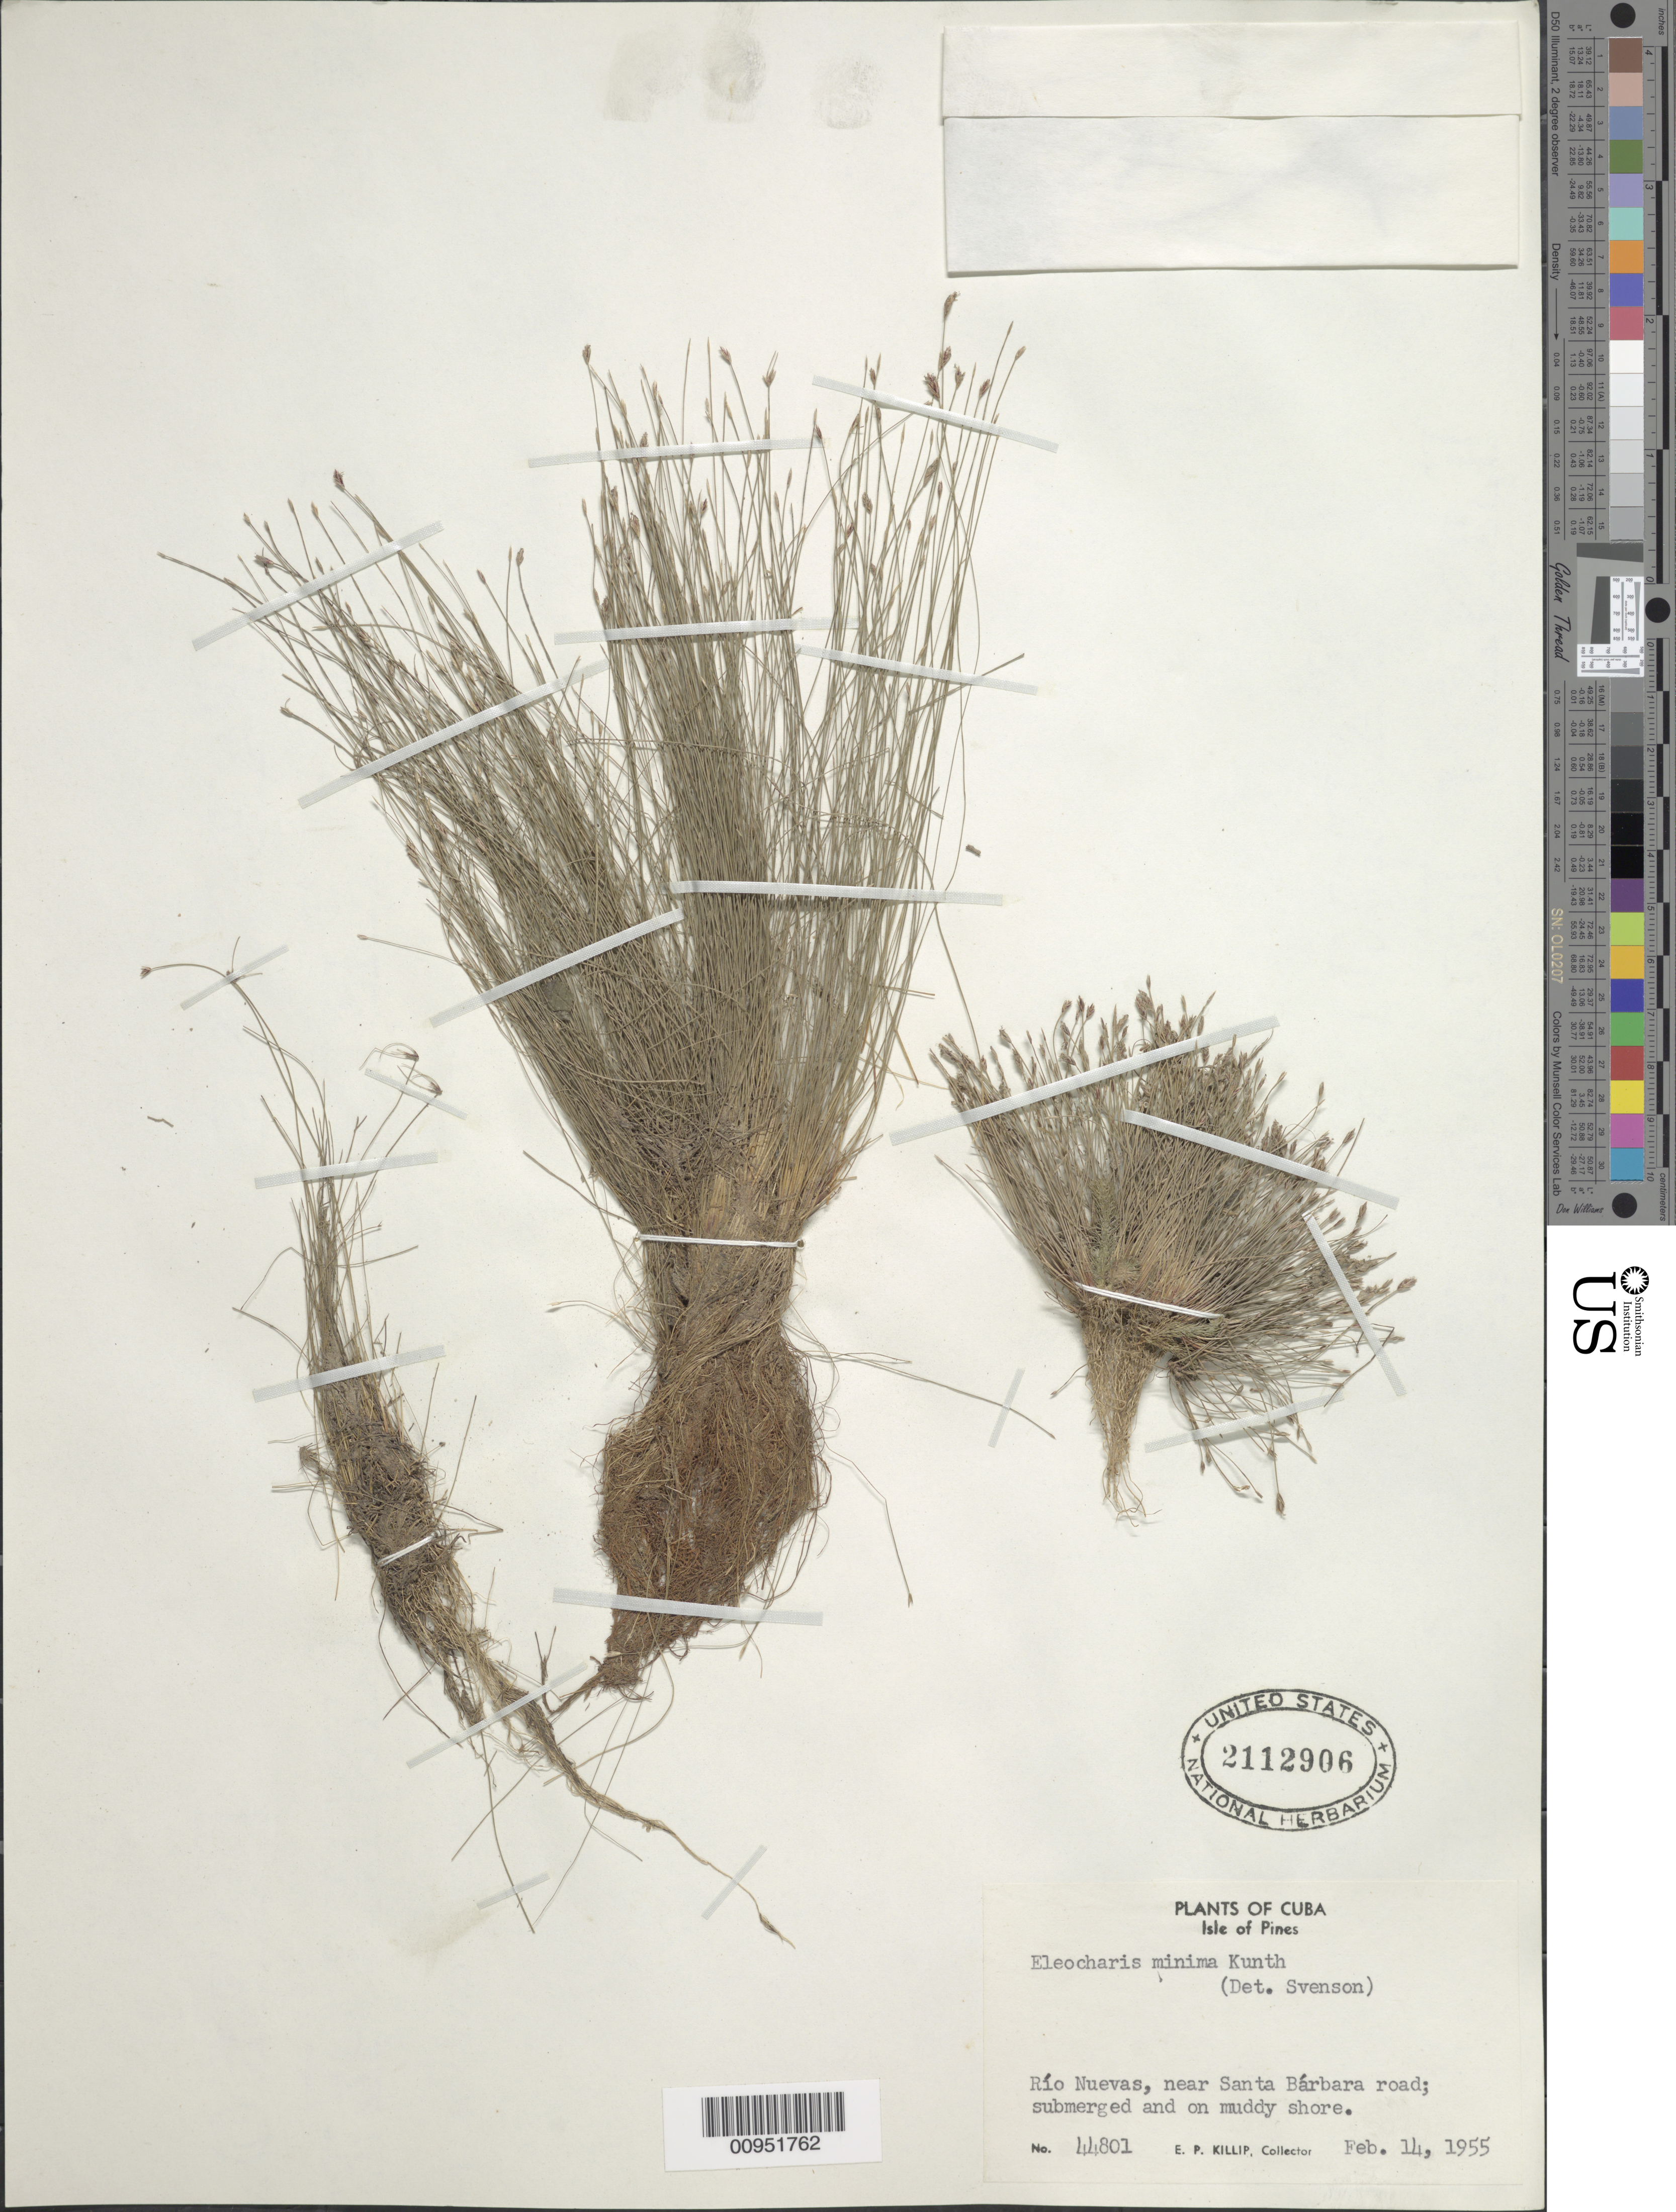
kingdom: Plantae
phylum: Tracheophyta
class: Liliopsida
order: Poales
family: Cyperaceae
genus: Eleocharis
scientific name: Eleocharis minima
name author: Kunth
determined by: Svenson, --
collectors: E. P. Killip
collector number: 44801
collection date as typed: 14 Feb 1955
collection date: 1955-02-14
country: Cuba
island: Isla de la Juventud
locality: Río Nuevas, near Santa Bárbara road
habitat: Submerged and on muddy shore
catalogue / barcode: US 2112906